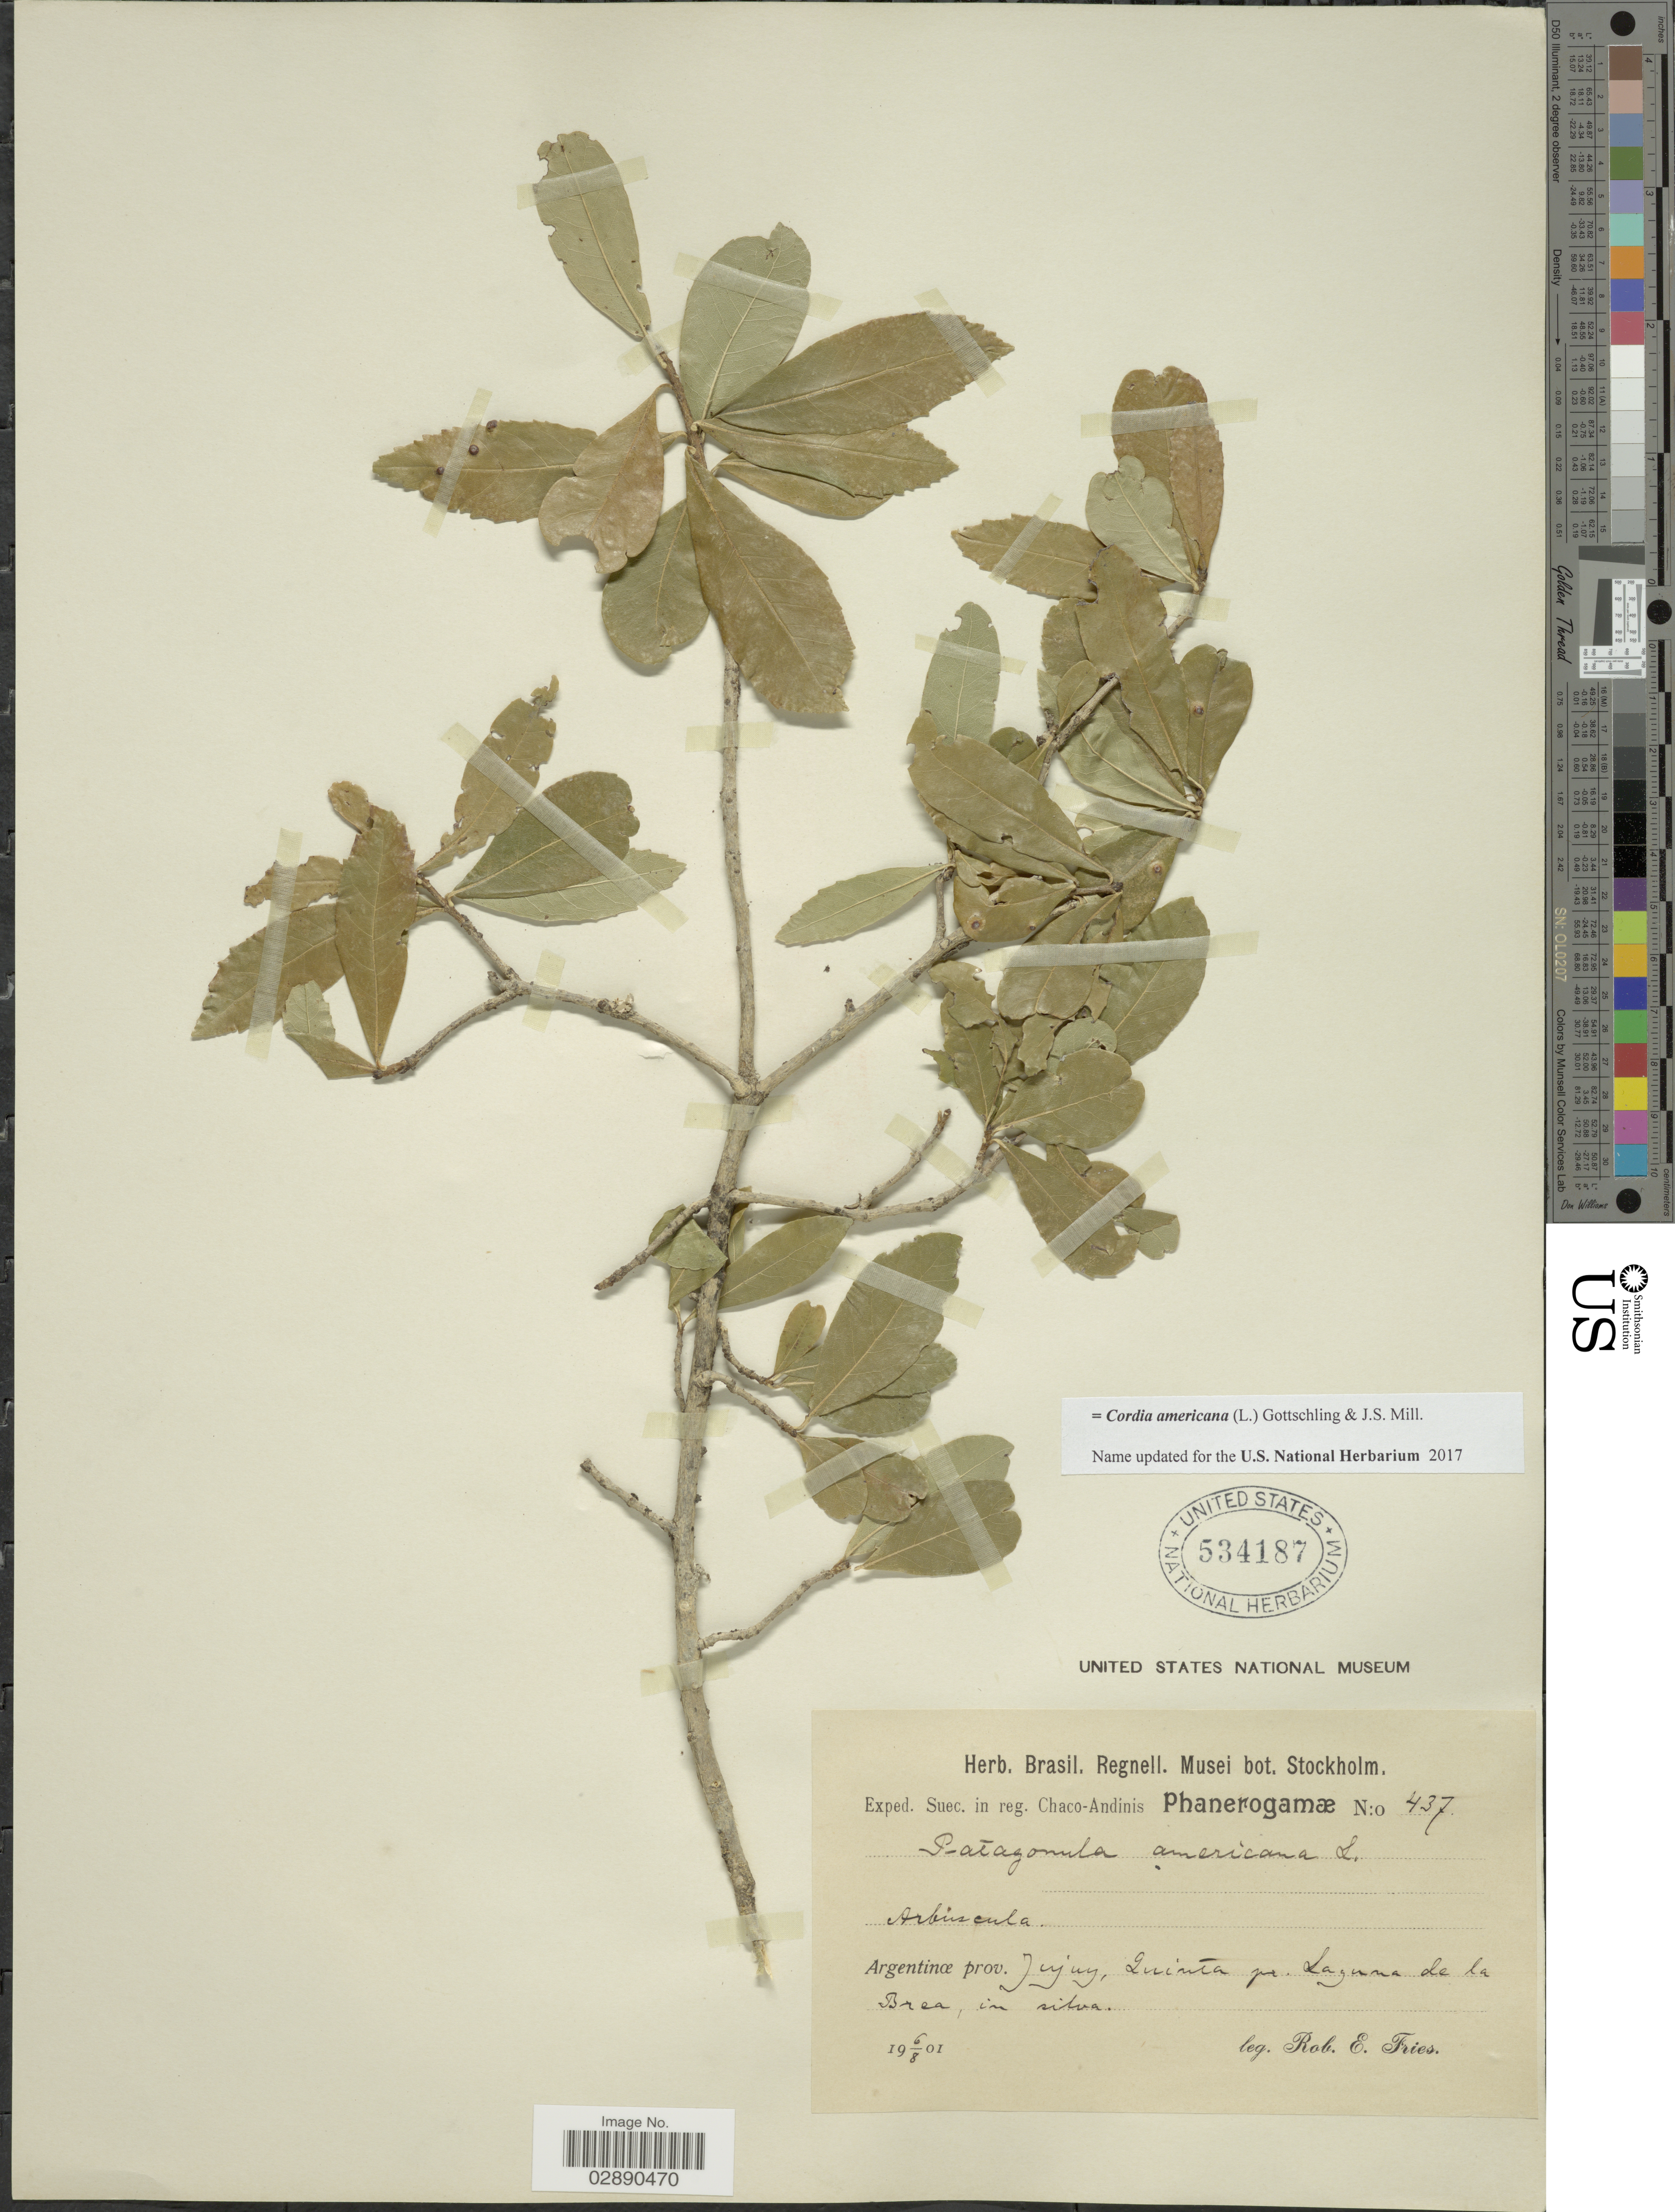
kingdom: Plantae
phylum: Tracheophyta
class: Magnoliopsida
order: Boraginales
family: Cordiaceae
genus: Cordia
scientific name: Cordia americana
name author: (L.) Gottschling & J.S. Mill.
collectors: R. E. Fries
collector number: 437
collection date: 1901-08-06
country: Argentina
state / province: Jujuy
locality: Quinta pr. Laguna de la Brea, in silva.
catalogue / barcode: US 534187